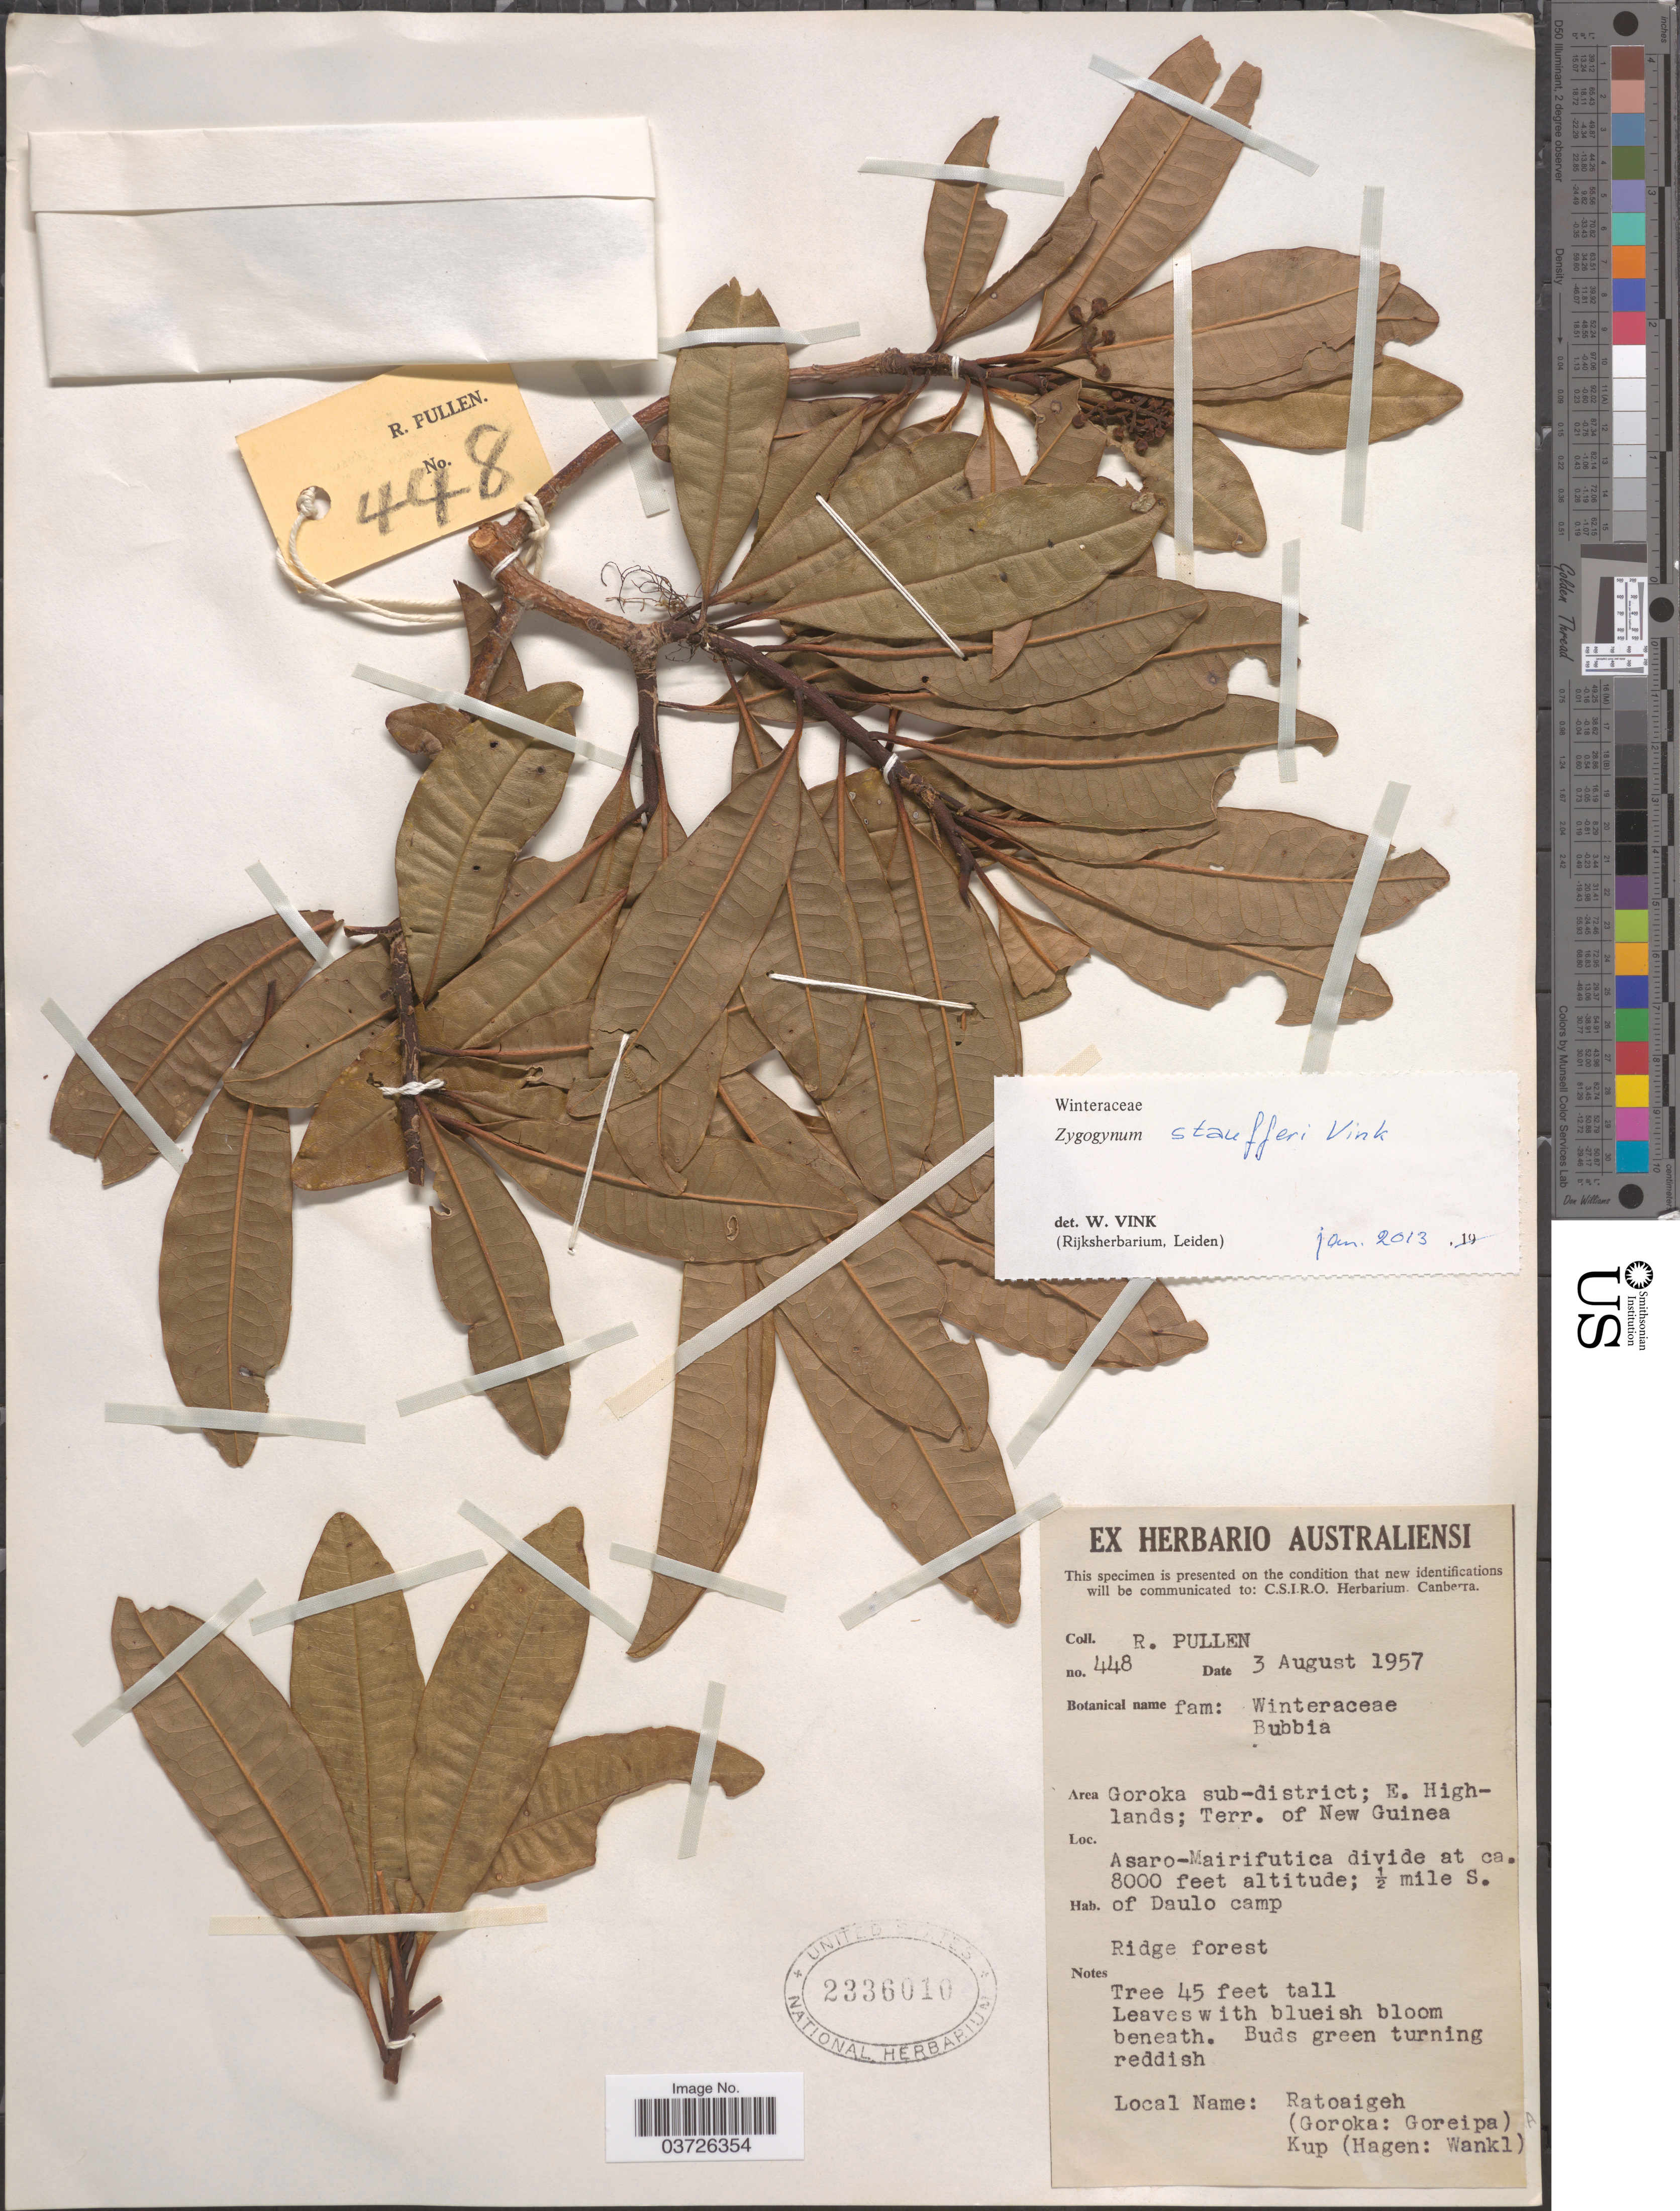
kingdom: Plantae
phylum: Tracheophyta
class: Magnoliopsida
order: Canellales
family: Winteraceae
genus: Zygogynum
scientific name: Zygogynum staufferi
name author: Vink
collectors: R. Pullen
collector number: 448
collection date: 1957-08-03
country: Papua New Guinea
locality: Area Goroka sub-district; E. Highlands; Terr. of New Guinea. Asaro-Mairifutica divide; ½ mile S. of Daulo camp.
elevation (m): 2438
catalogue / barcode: US 2336010